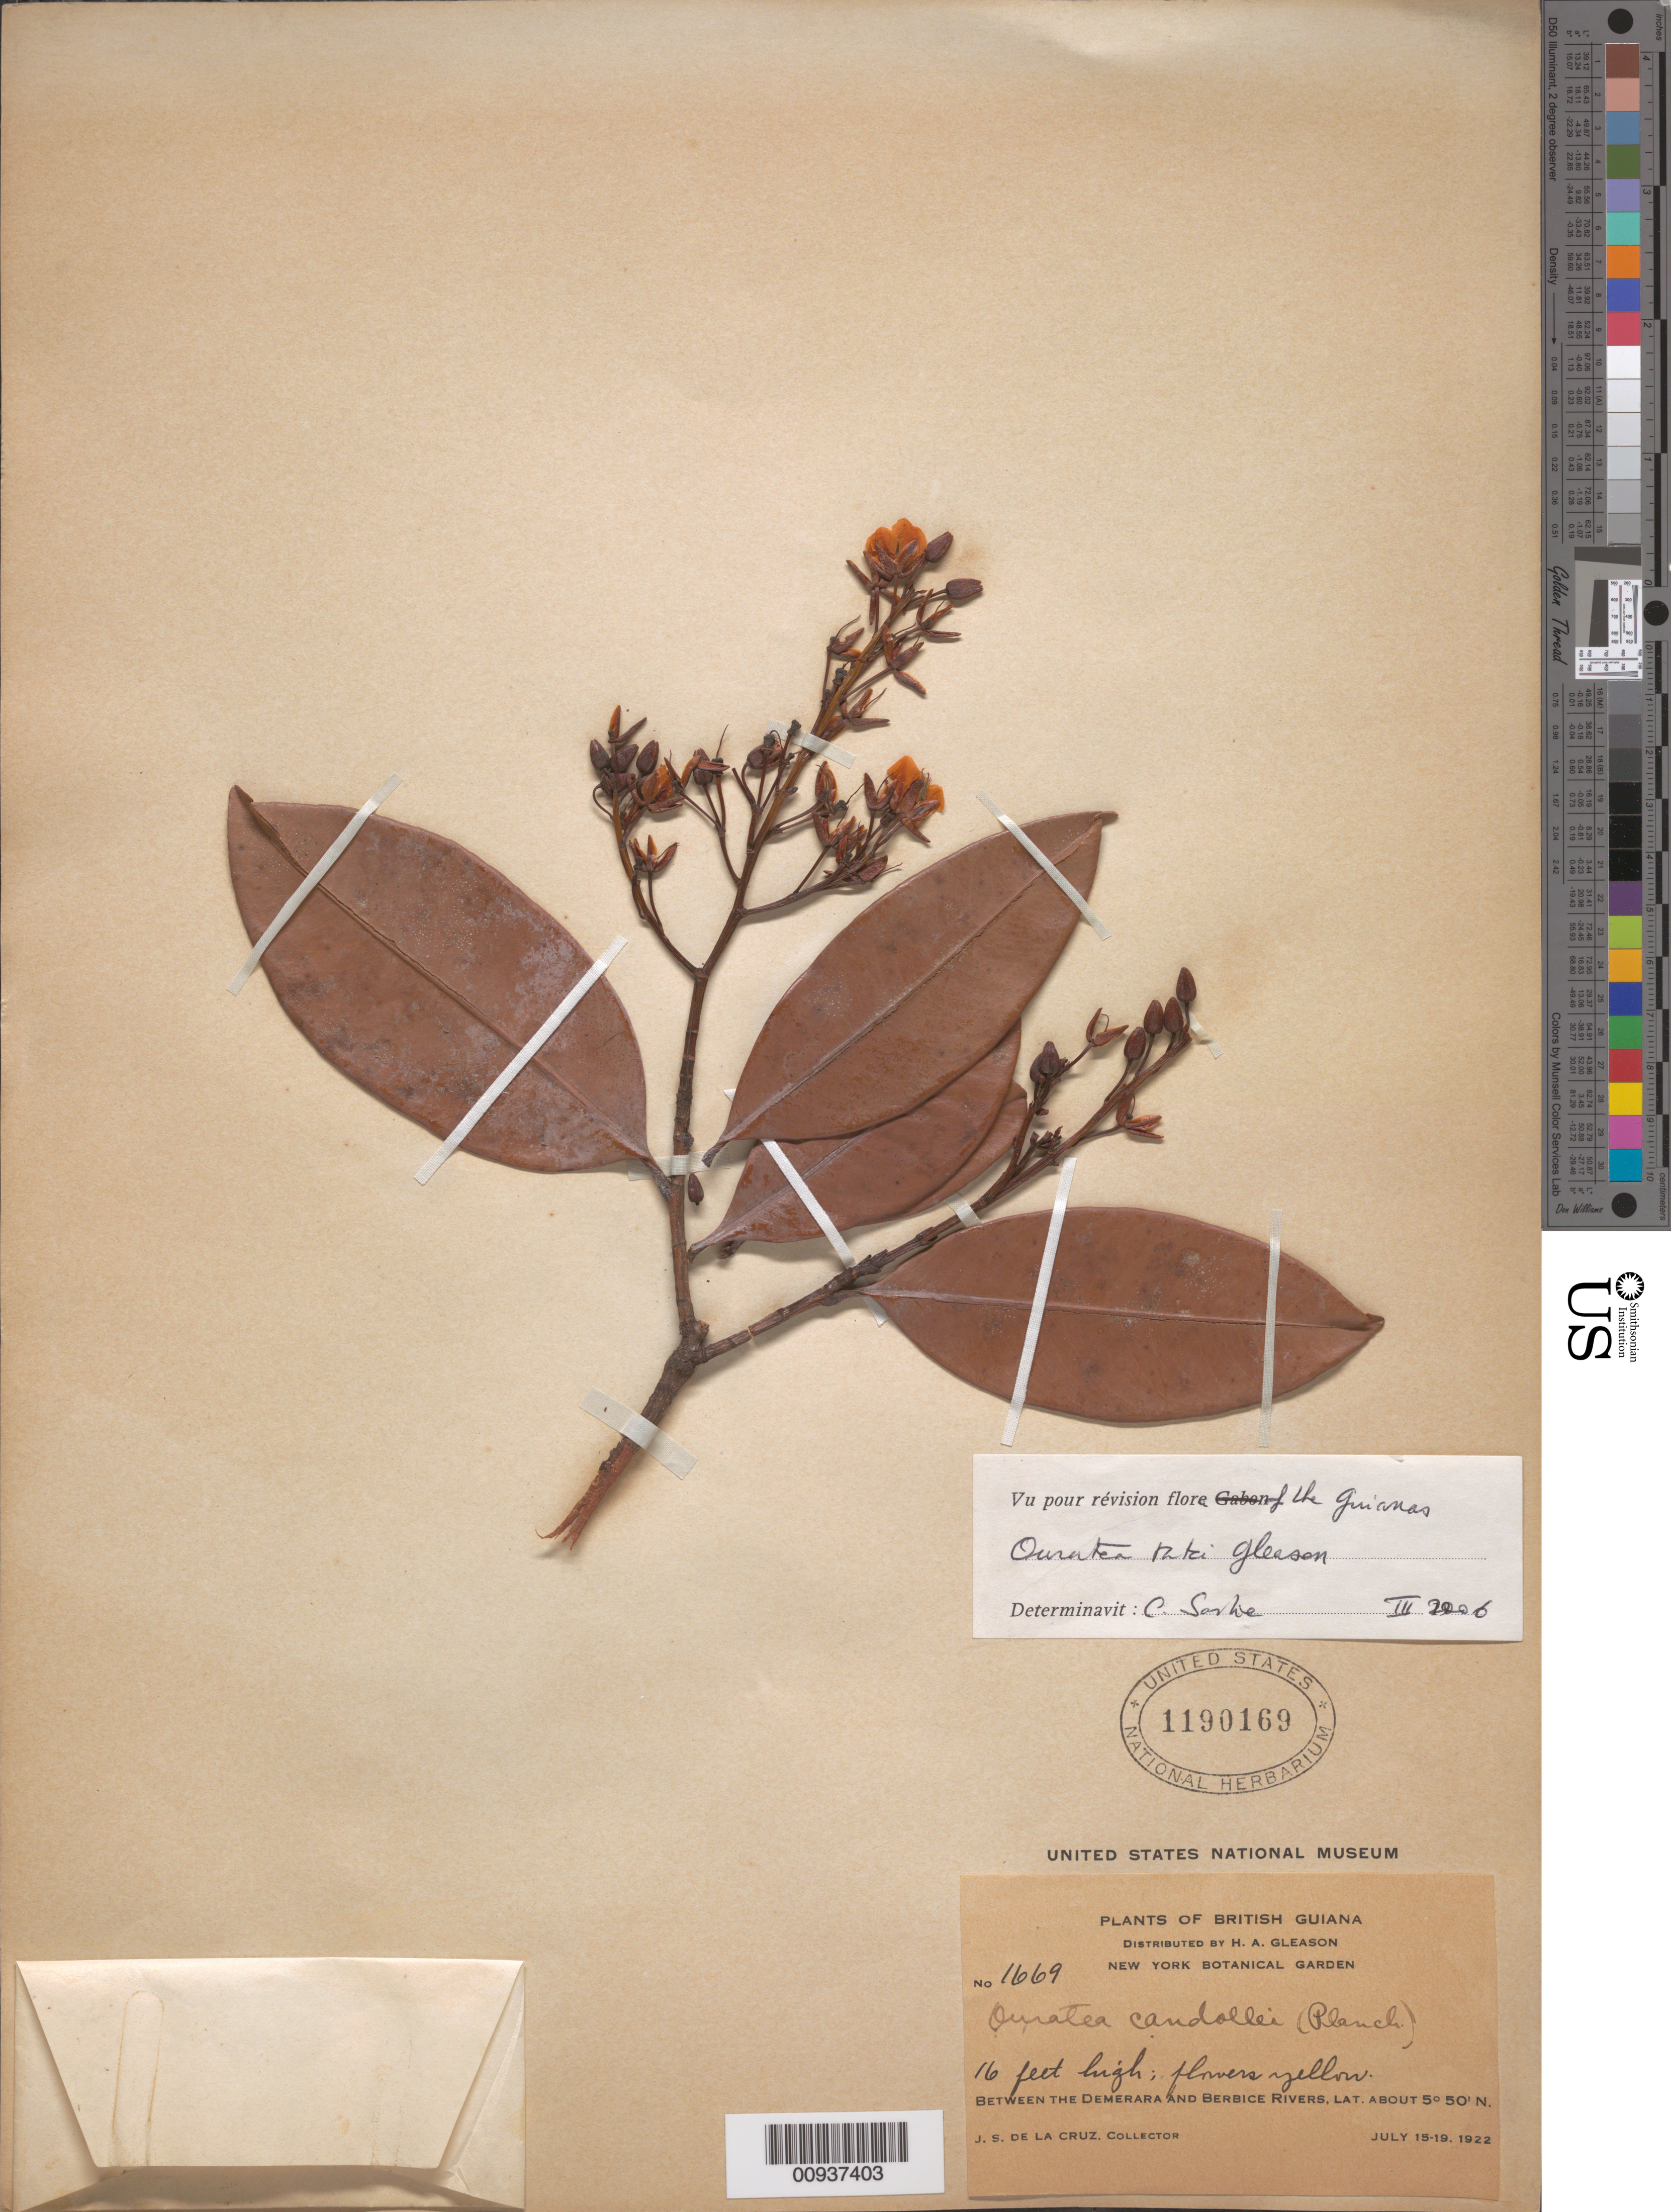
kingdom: Plantae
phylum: Tracheophyta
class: Magnoliopsida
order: Malpighiales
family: Ochnaceae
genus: Ouratea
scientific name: Ouratea tatei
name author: Gleason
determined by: Sastre, C. H. L.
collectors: J. S. de la Cruz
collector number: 1669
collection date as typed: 15-Jul-22 to 19-Jul-22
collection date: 1922-07-15/1922-07-19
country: Guyana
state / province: U. Demerara-Berbice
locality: Demerara River to the Berbice River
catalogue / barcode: US 1190169